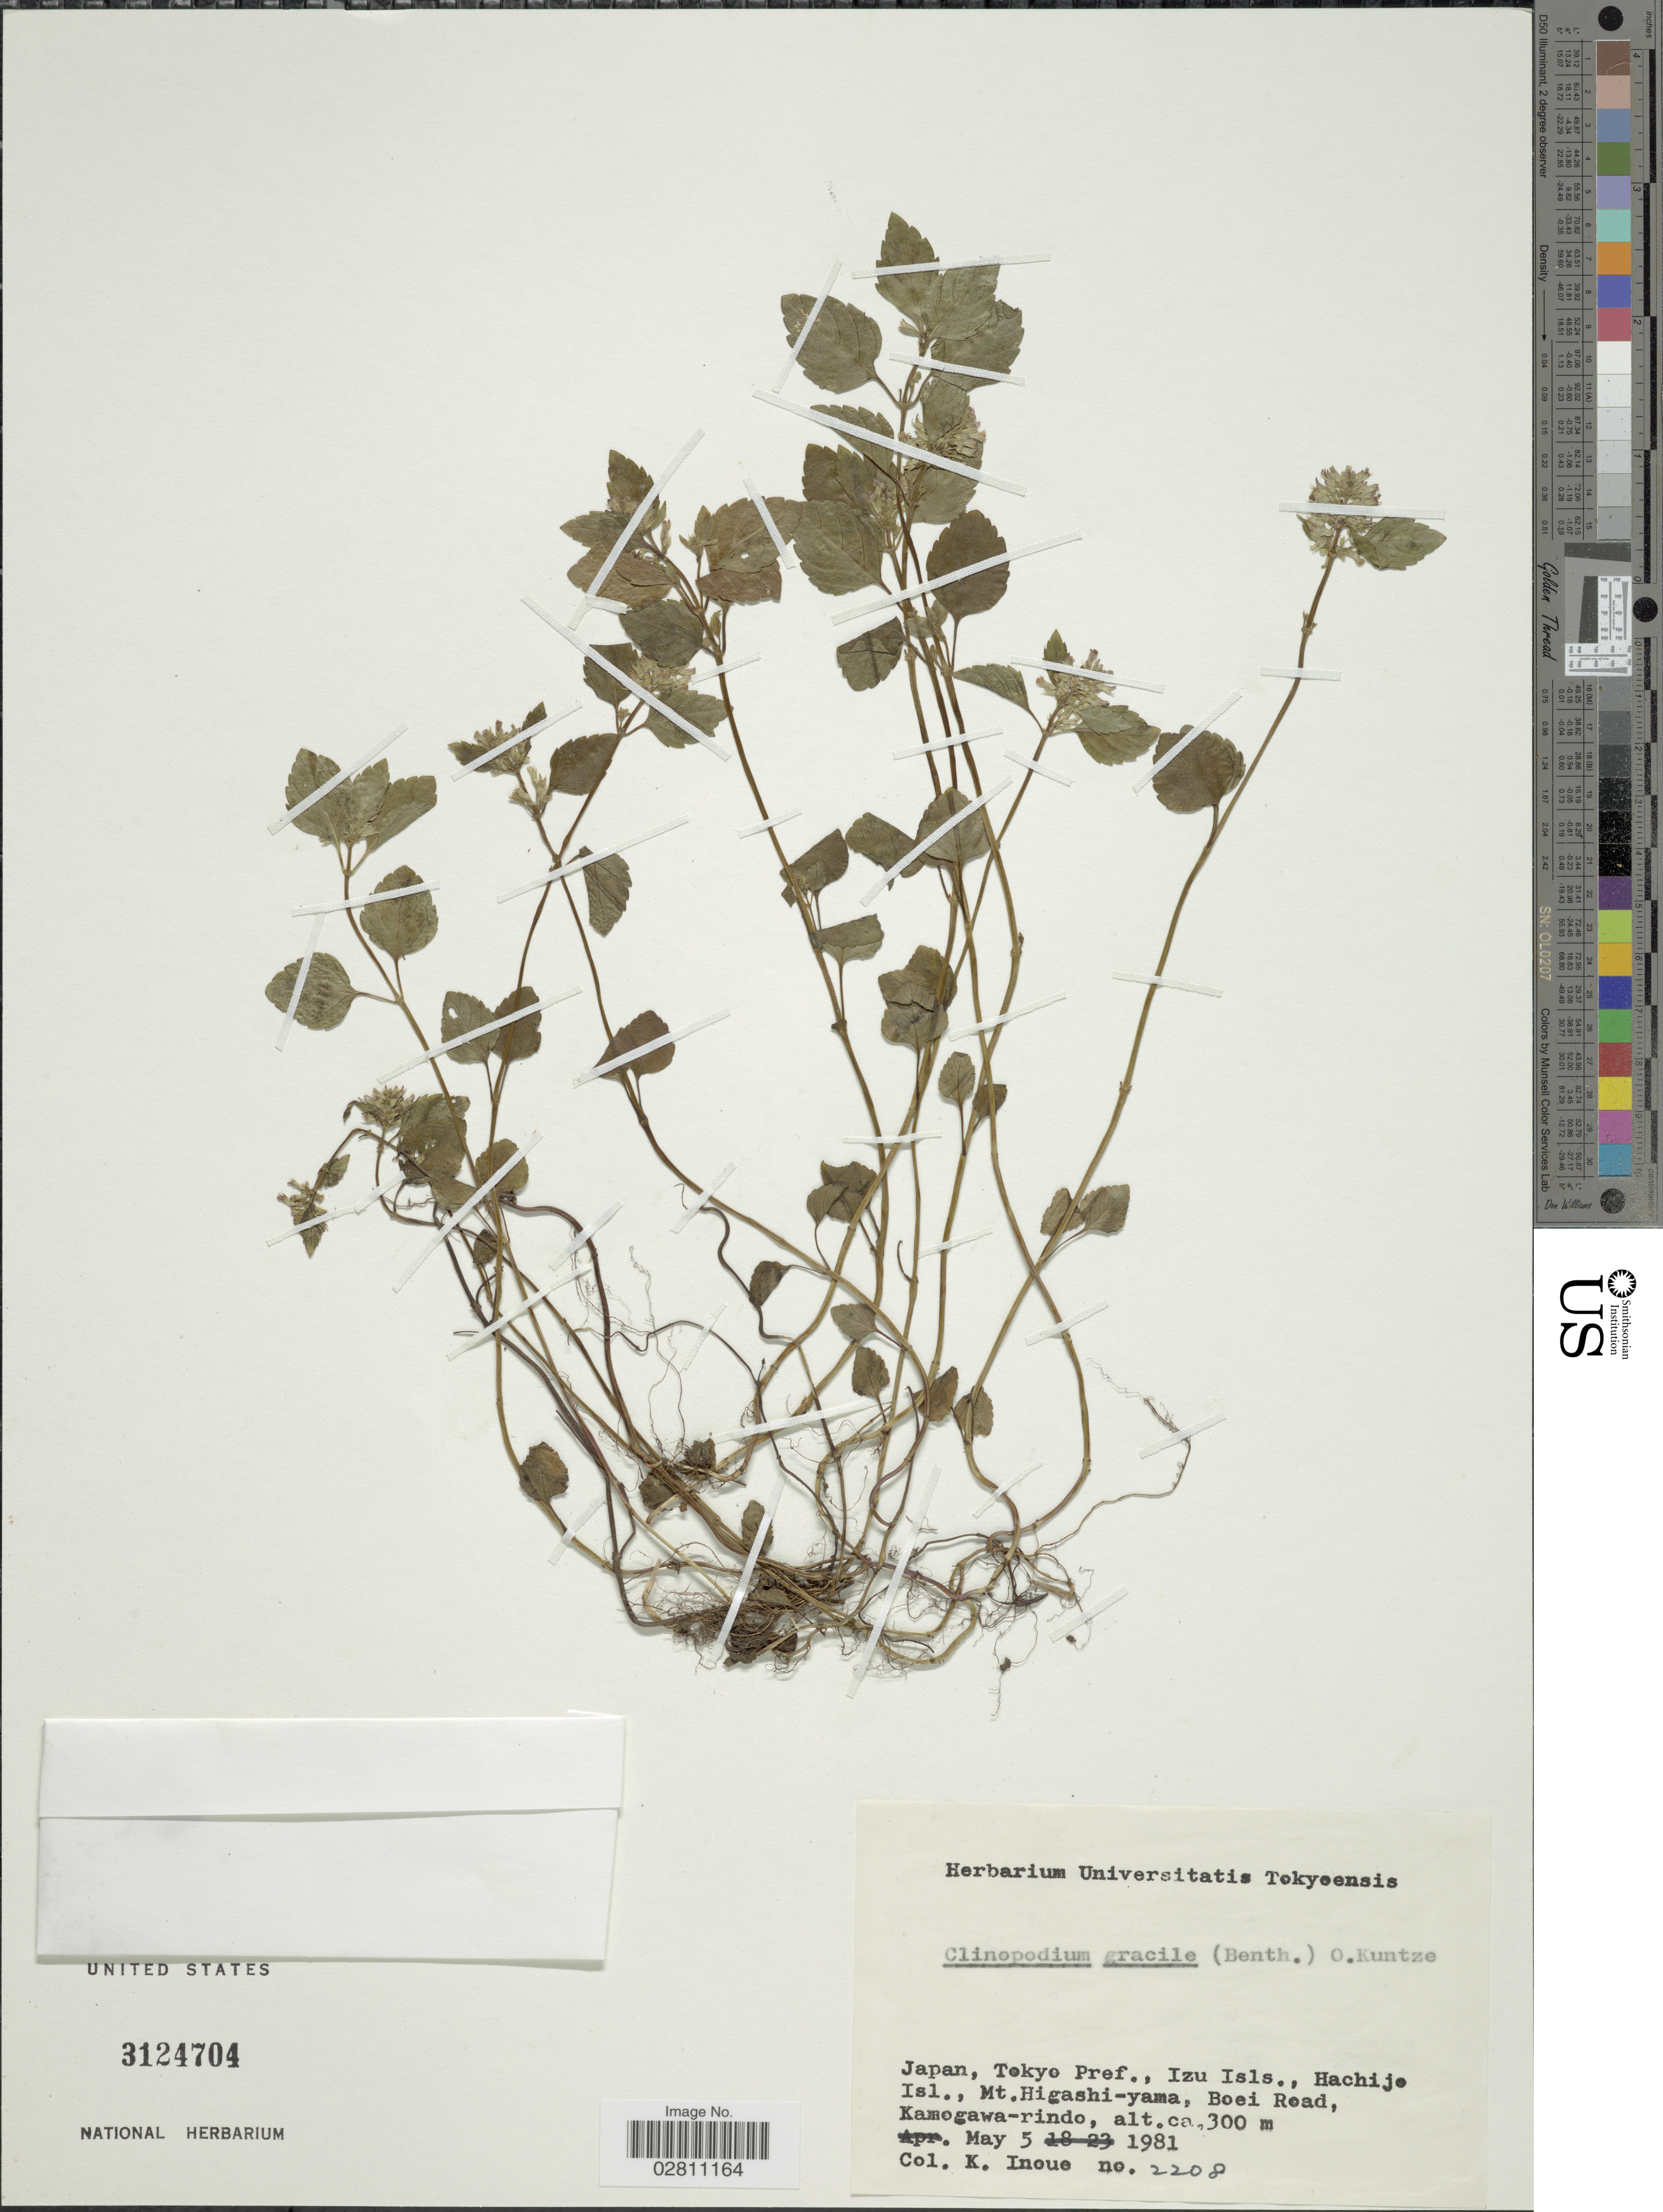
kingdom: Plantae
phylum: Tracheophyta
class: Magnoliopsida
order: Lamiales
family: Lamiaceae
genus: Clinopodium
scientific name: Clinopodium gracile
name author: (Benth.) Kuntze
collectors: K. Inoue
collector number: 2208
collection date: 1981-05-05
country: Japan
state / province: Tokyo, Federal City of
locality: Tokyo Pref., Izu Isls., Hachijo, Isl., Mt.Higashi-yama, Boei Road, Kamogawa-rindo.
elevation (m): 300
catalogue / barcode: US 3124704